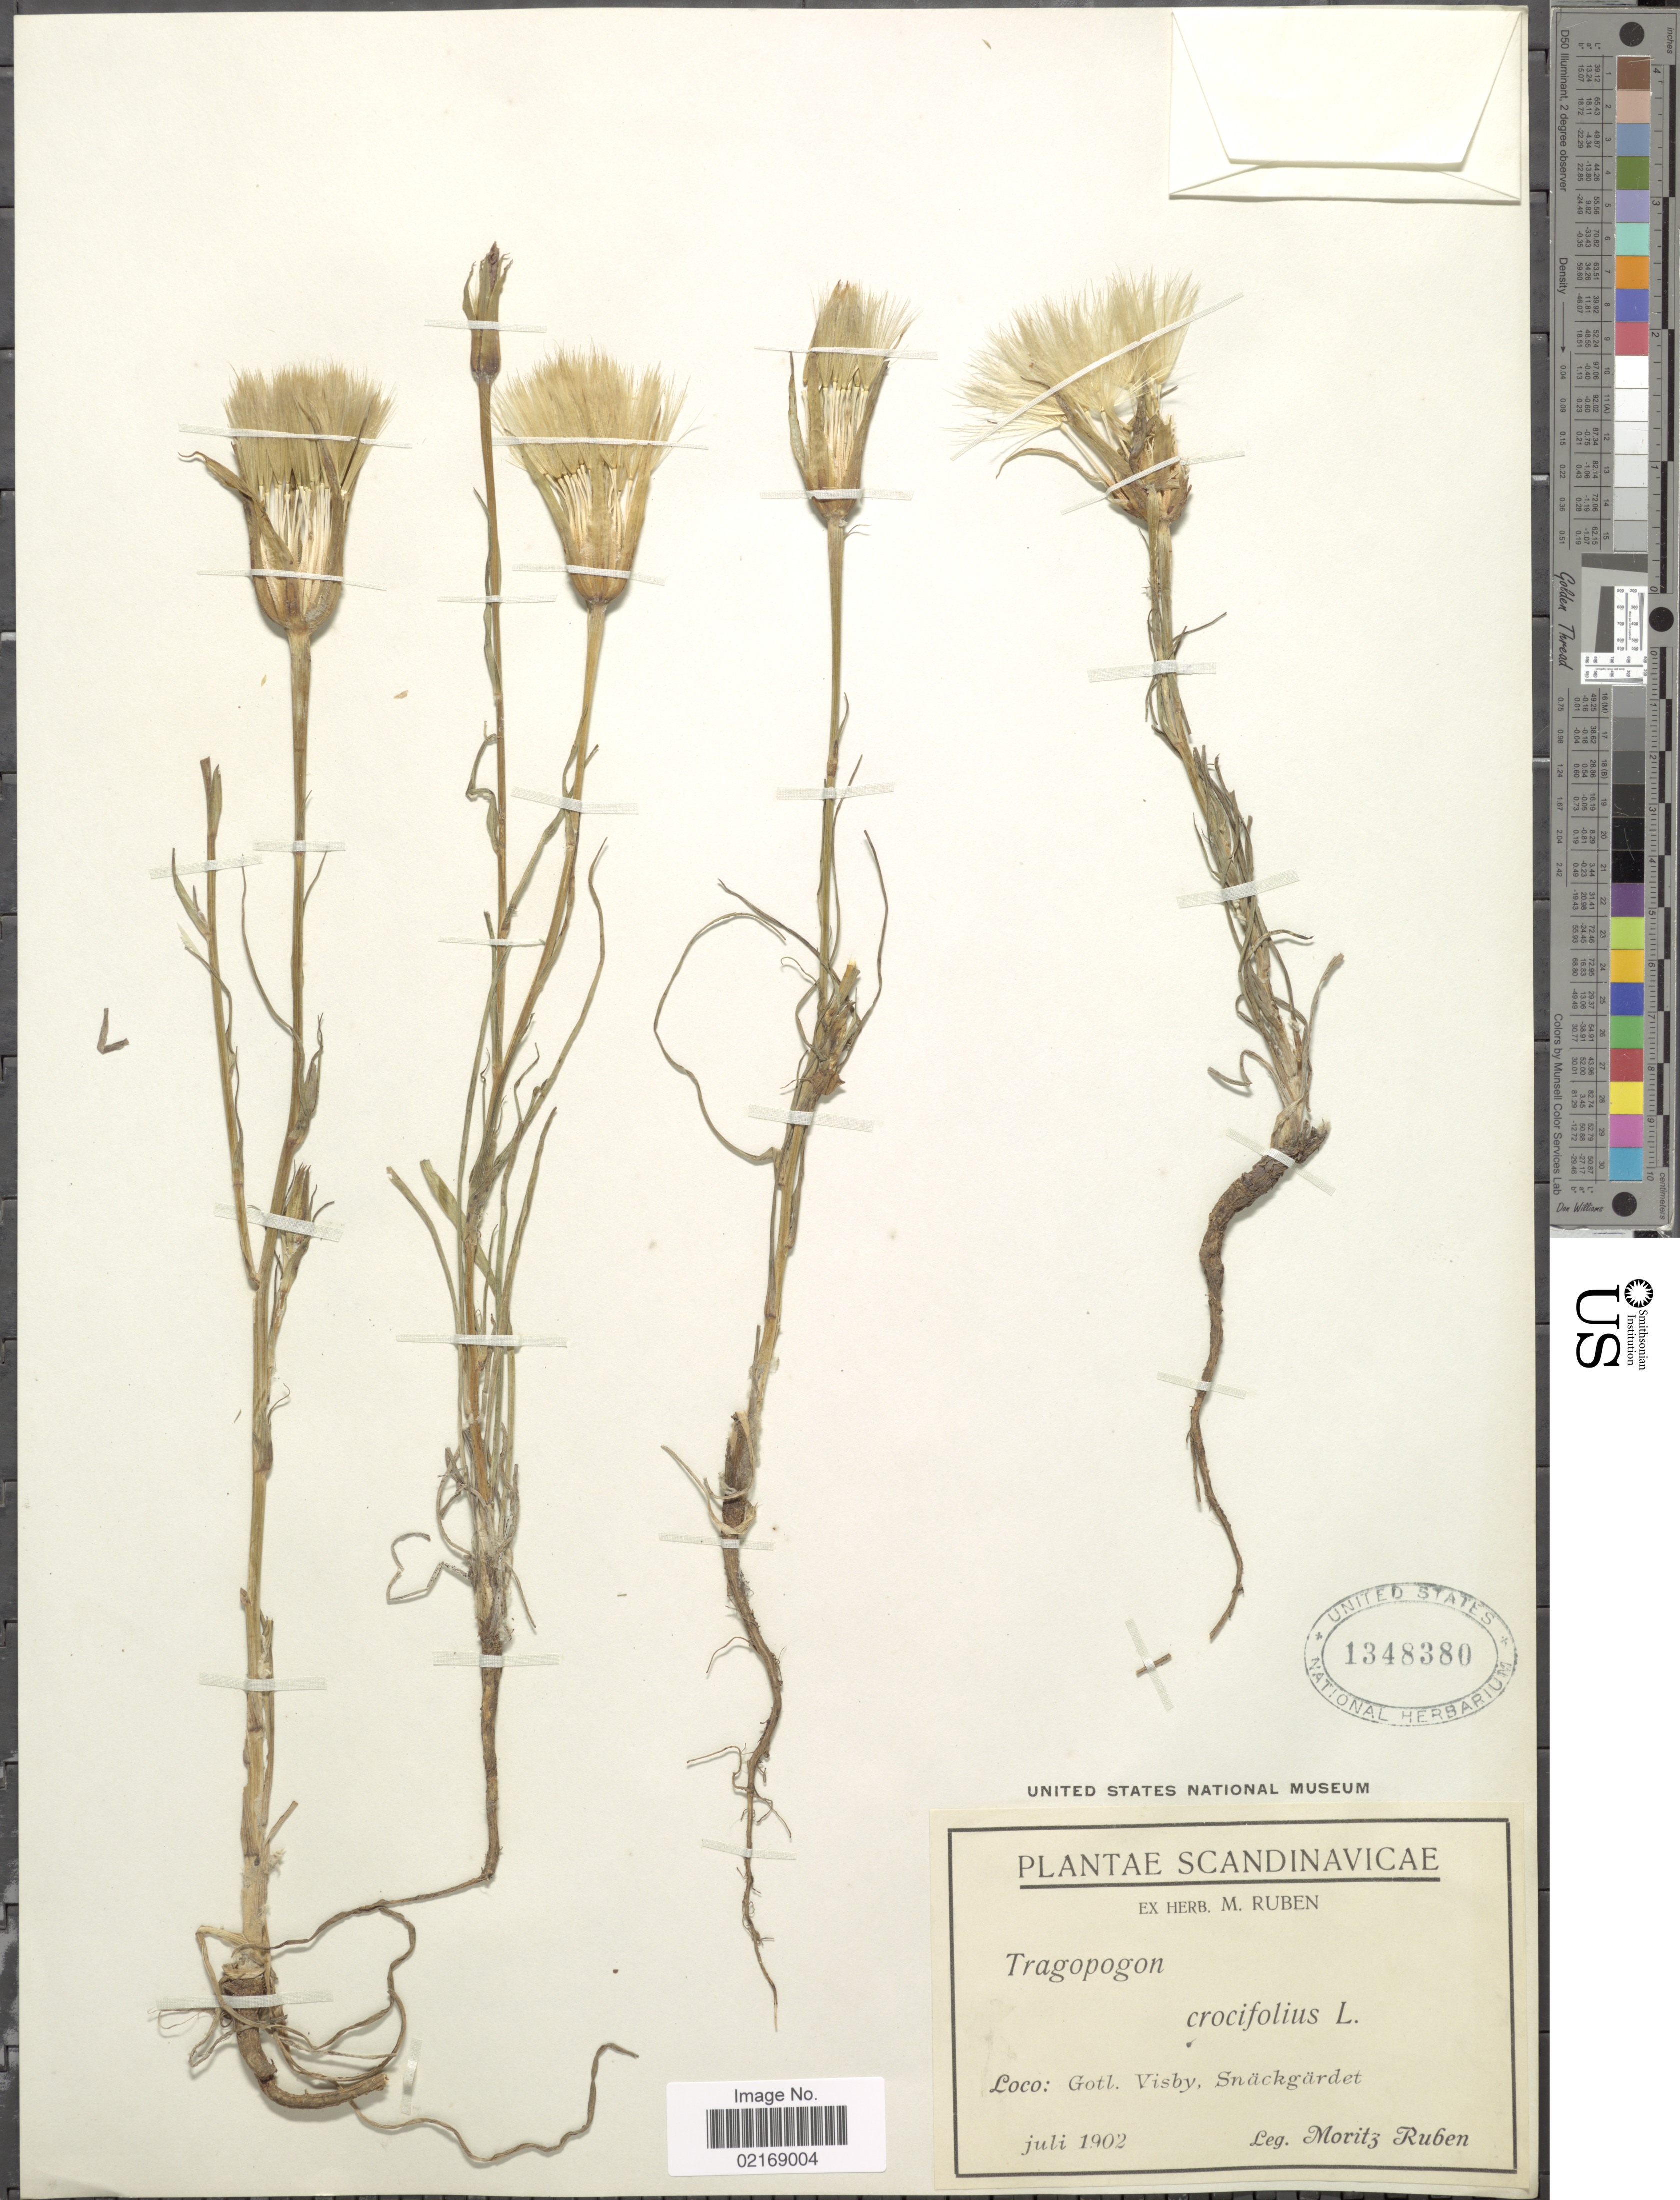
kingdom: Plantae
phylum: Tracheophyta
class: Magnoliopsida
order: Asterales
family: Asteraceae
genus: Tragopogon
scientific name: Tragopogon crocifolius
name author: L.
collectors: M. Rubén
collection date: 1902-07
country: Sweden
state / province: Gotland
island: Gotland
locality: Scandinavicae. Loco: Gotl. Visby, Snäckgärdet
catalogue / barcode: US 1348380